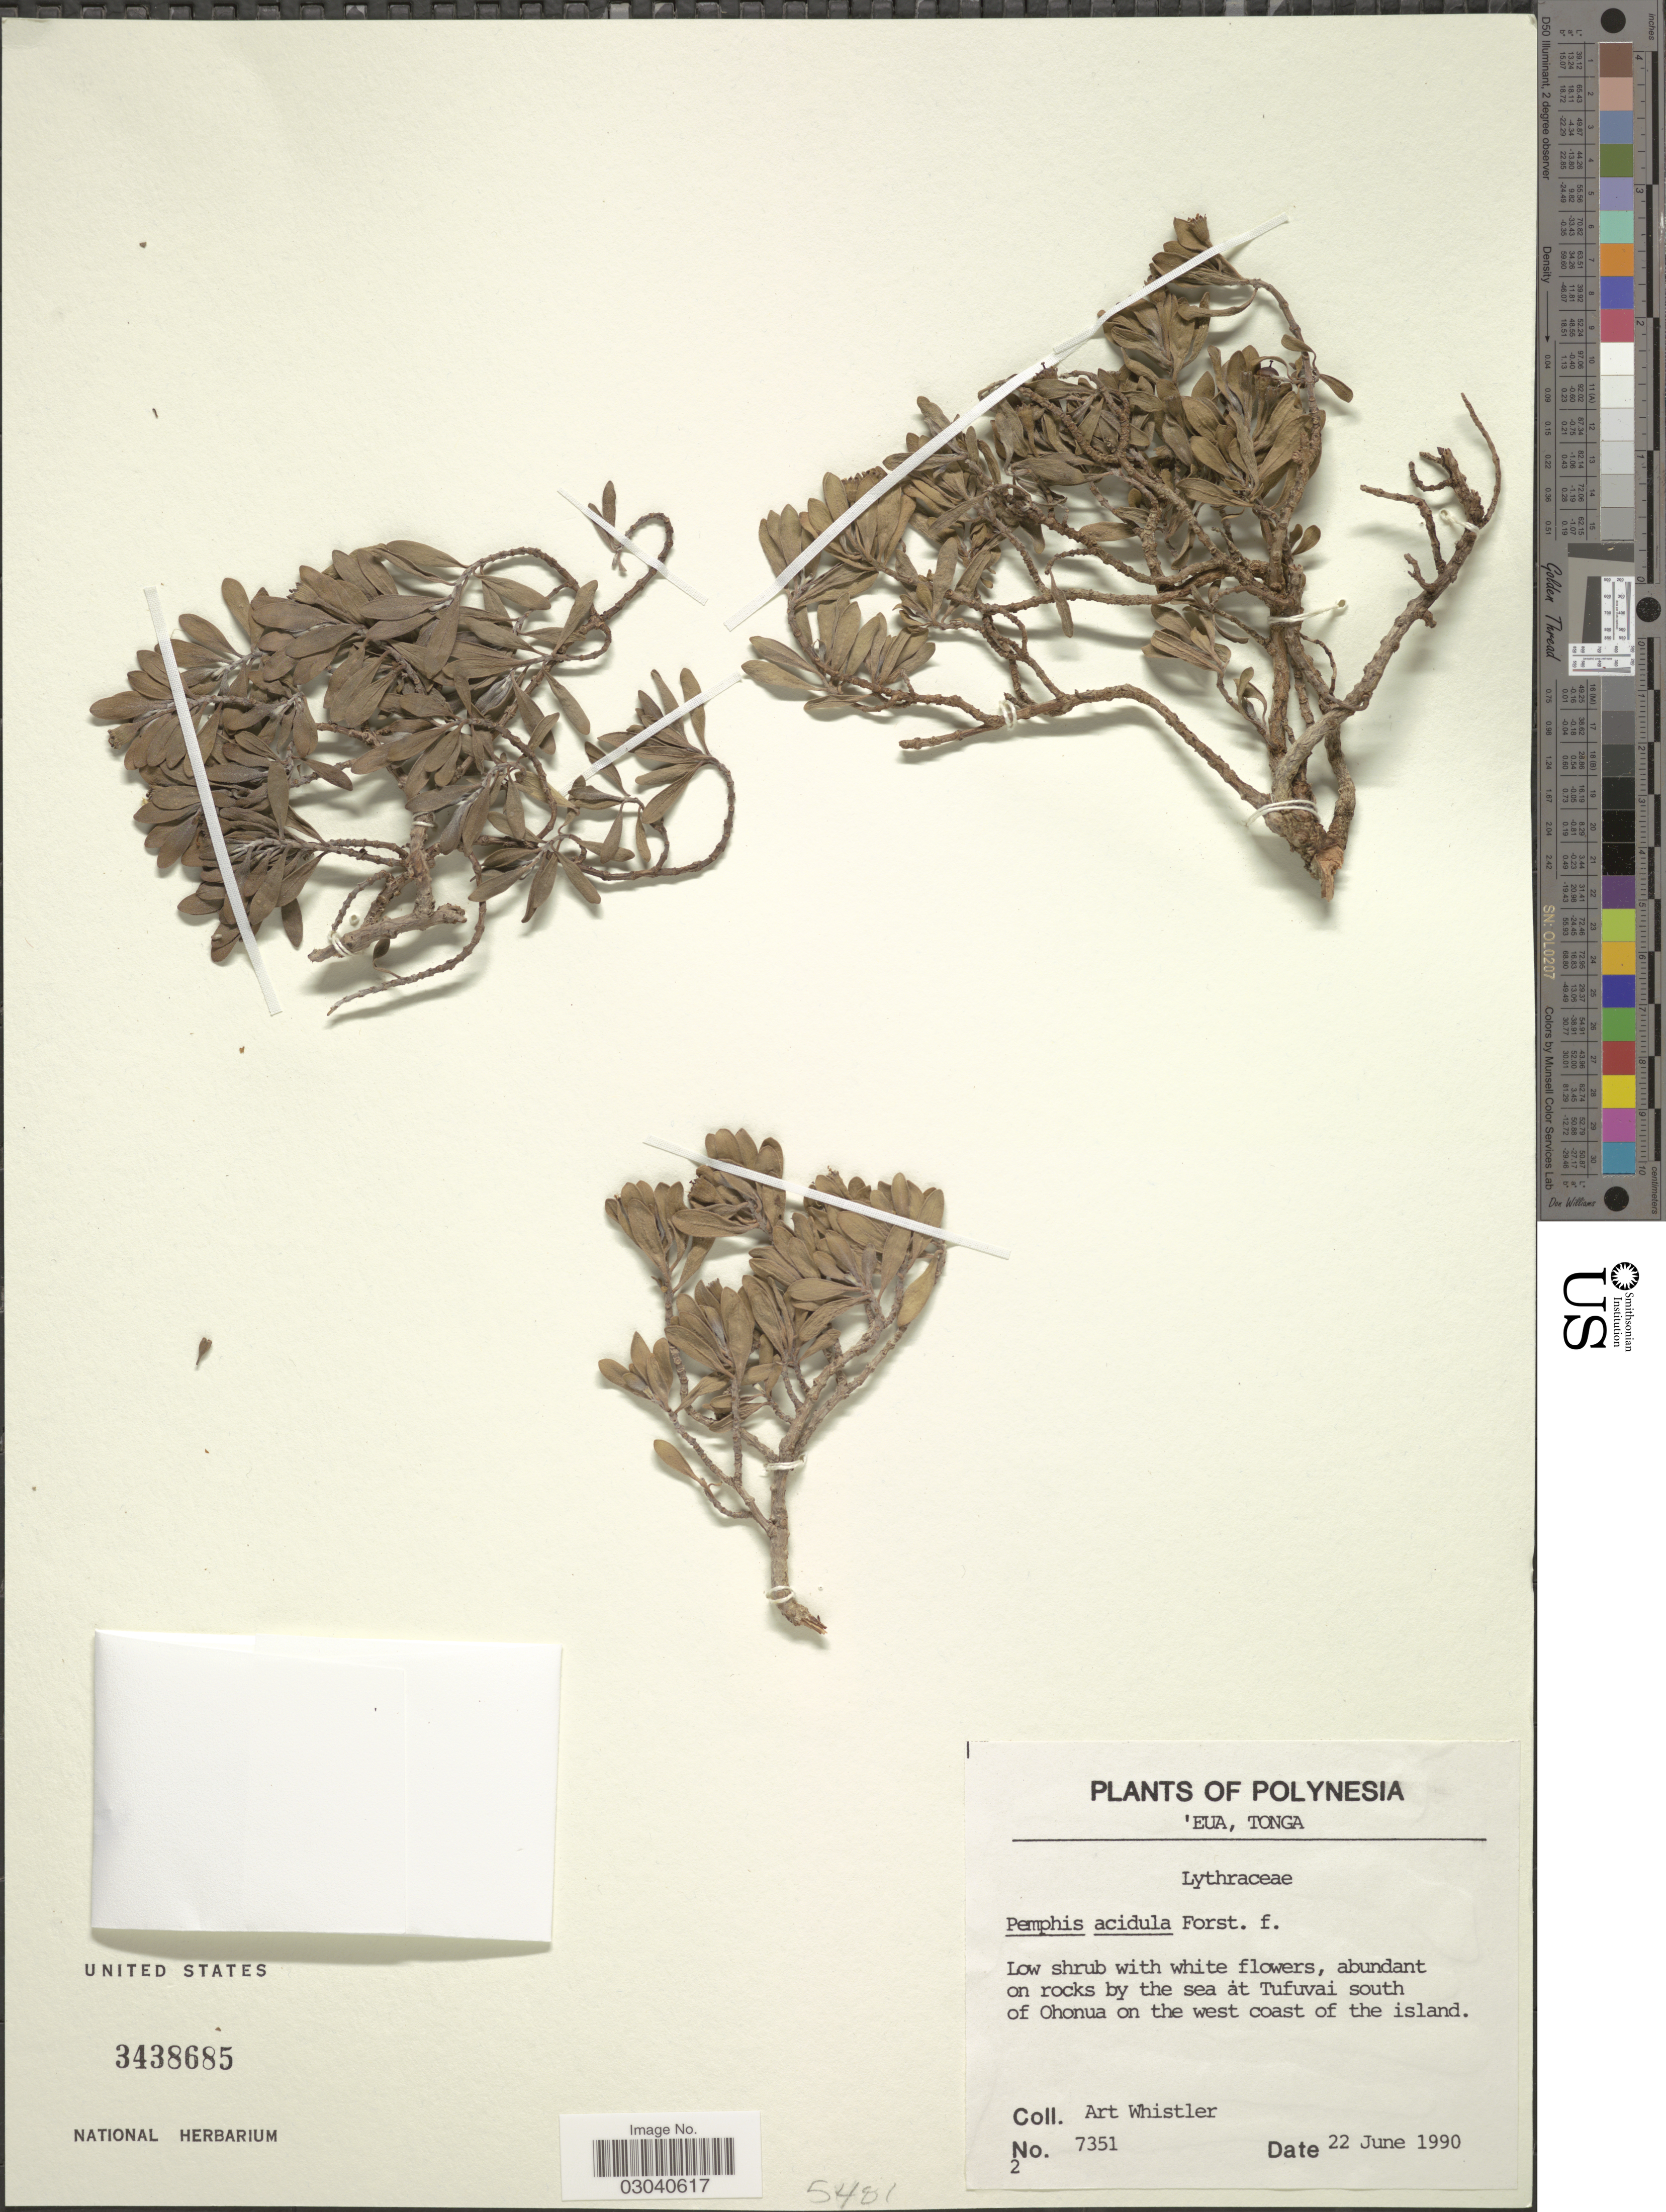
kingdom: Plantae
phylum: Tracheophyta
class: Magnoliopsida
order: Myrtales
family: Lythraceae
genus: Pemphis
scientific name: Pemphis acidula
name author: J.R. Forst. & G. Forst.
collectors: A. Whistler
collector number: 7351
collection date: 1990-06-22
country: Tonga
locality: Polynesia. 'Eua, Tonga. By the sea at Tufuvai south of Ohonua on the west coast of the island.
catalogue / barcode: US 3438685